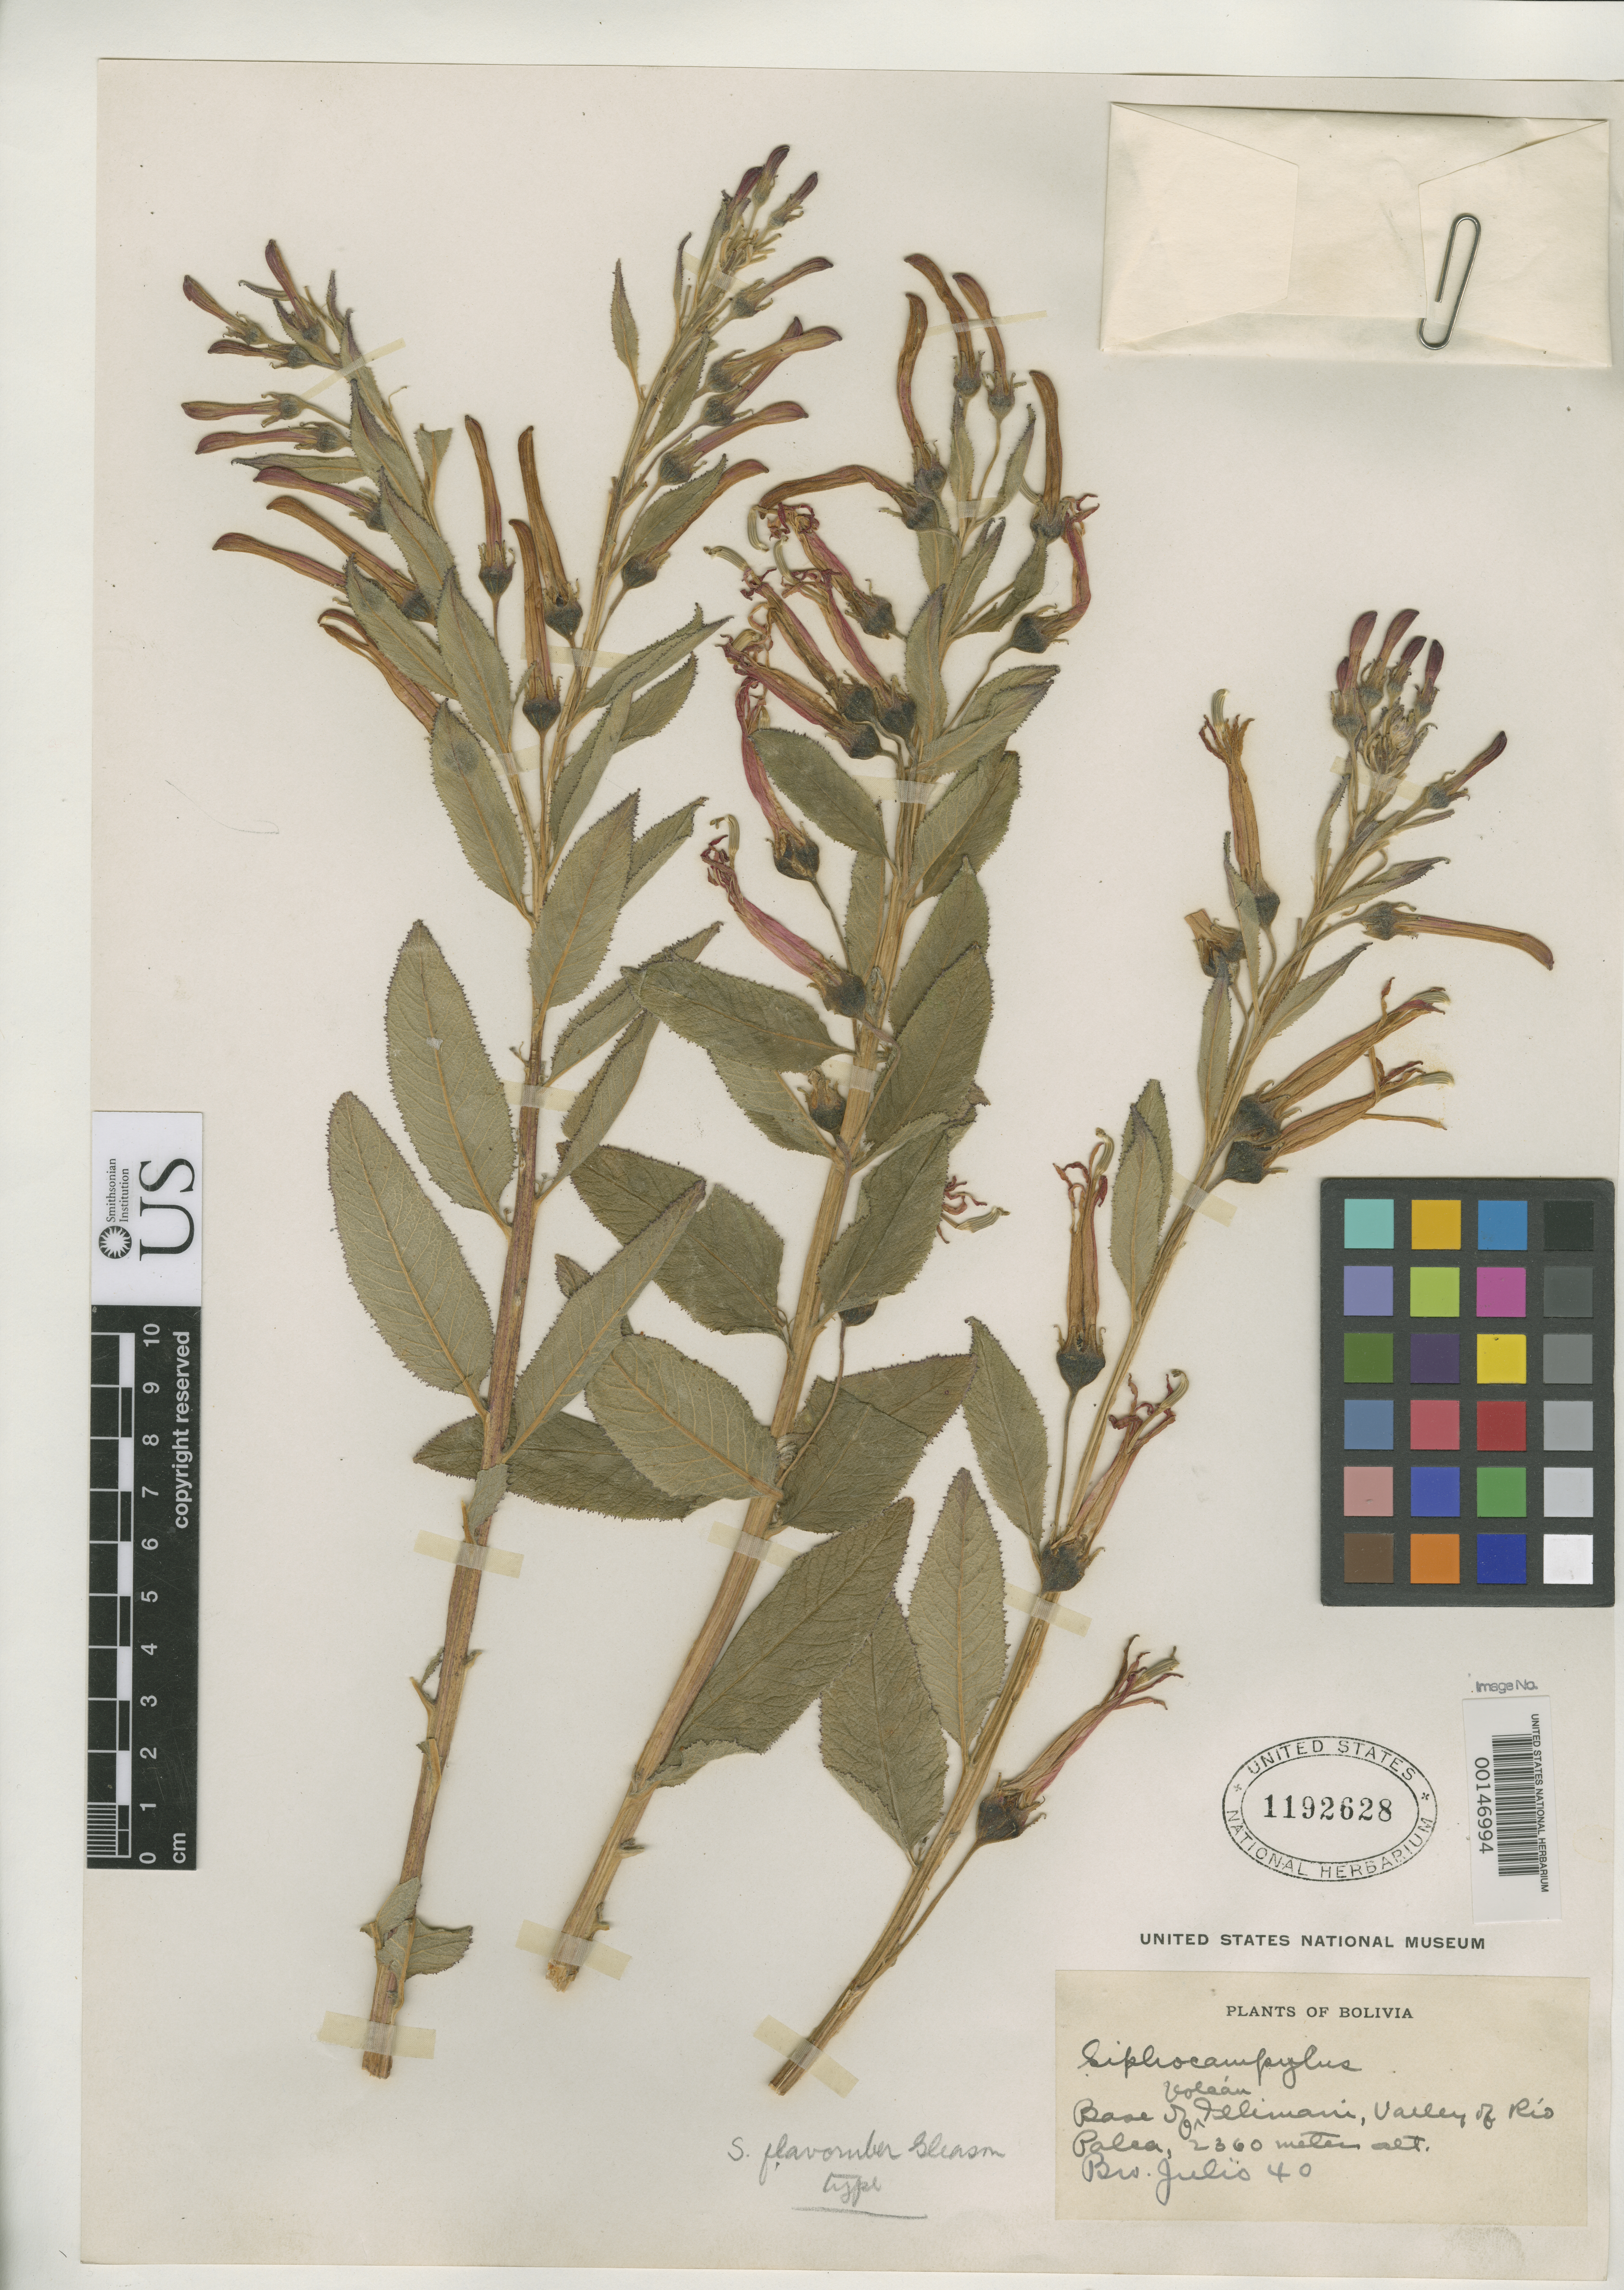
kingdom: Plantae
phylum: Tracheophyta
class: Magnoliopsida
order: Asterales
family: Campanulaceae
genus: Siphocampylus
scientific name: Siphocampylus flavoruber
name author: Gleason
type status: Type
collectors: Bro. Julio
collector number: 40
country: Bolivia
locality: Base of Volcan Illimani, Valley of Rio Palca.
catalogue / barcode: US 1192628